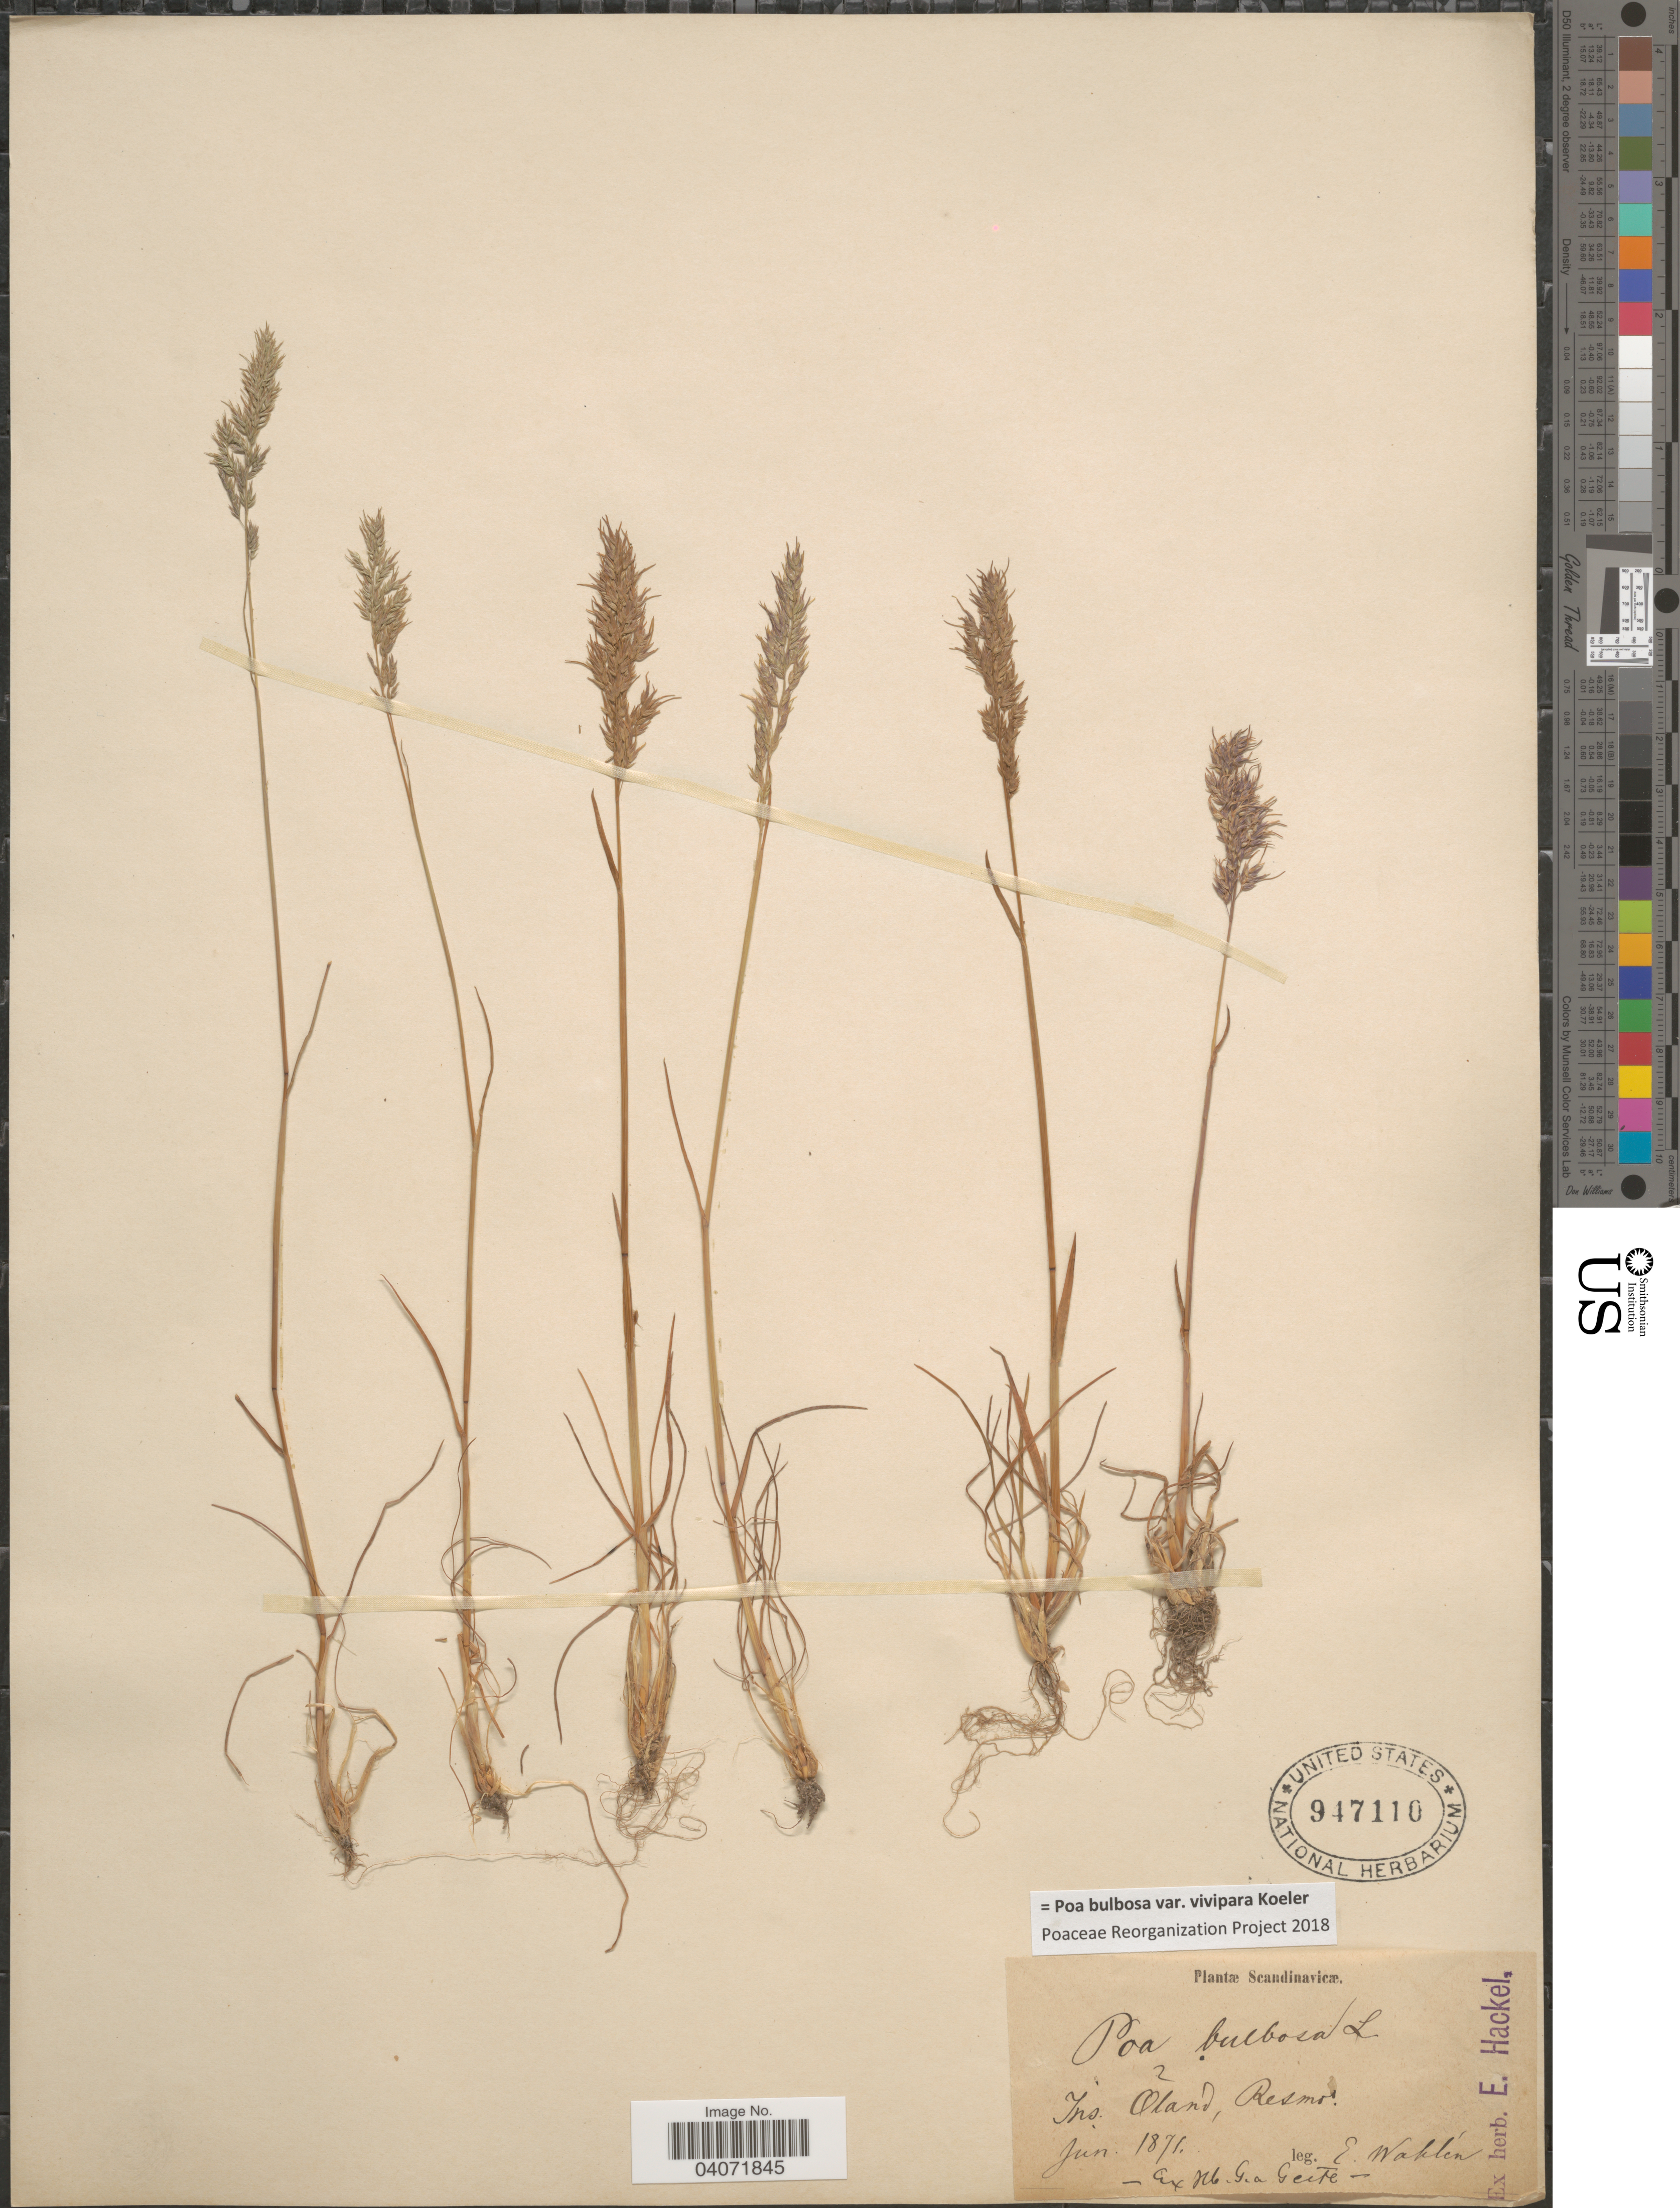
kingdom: Plantae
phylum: Tracheophyta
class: Liliopsida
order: Poales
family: Poaceae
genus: Poa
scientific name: Poa bulbosa subsp. bulbosa var. vivipara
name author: Koeler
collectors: E. Wahlen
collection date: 1871-06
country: Sweden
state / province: Kalmar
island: Oland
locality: Scandinavicæ. Ins. Oland, Resmo.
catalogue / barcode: US 947110